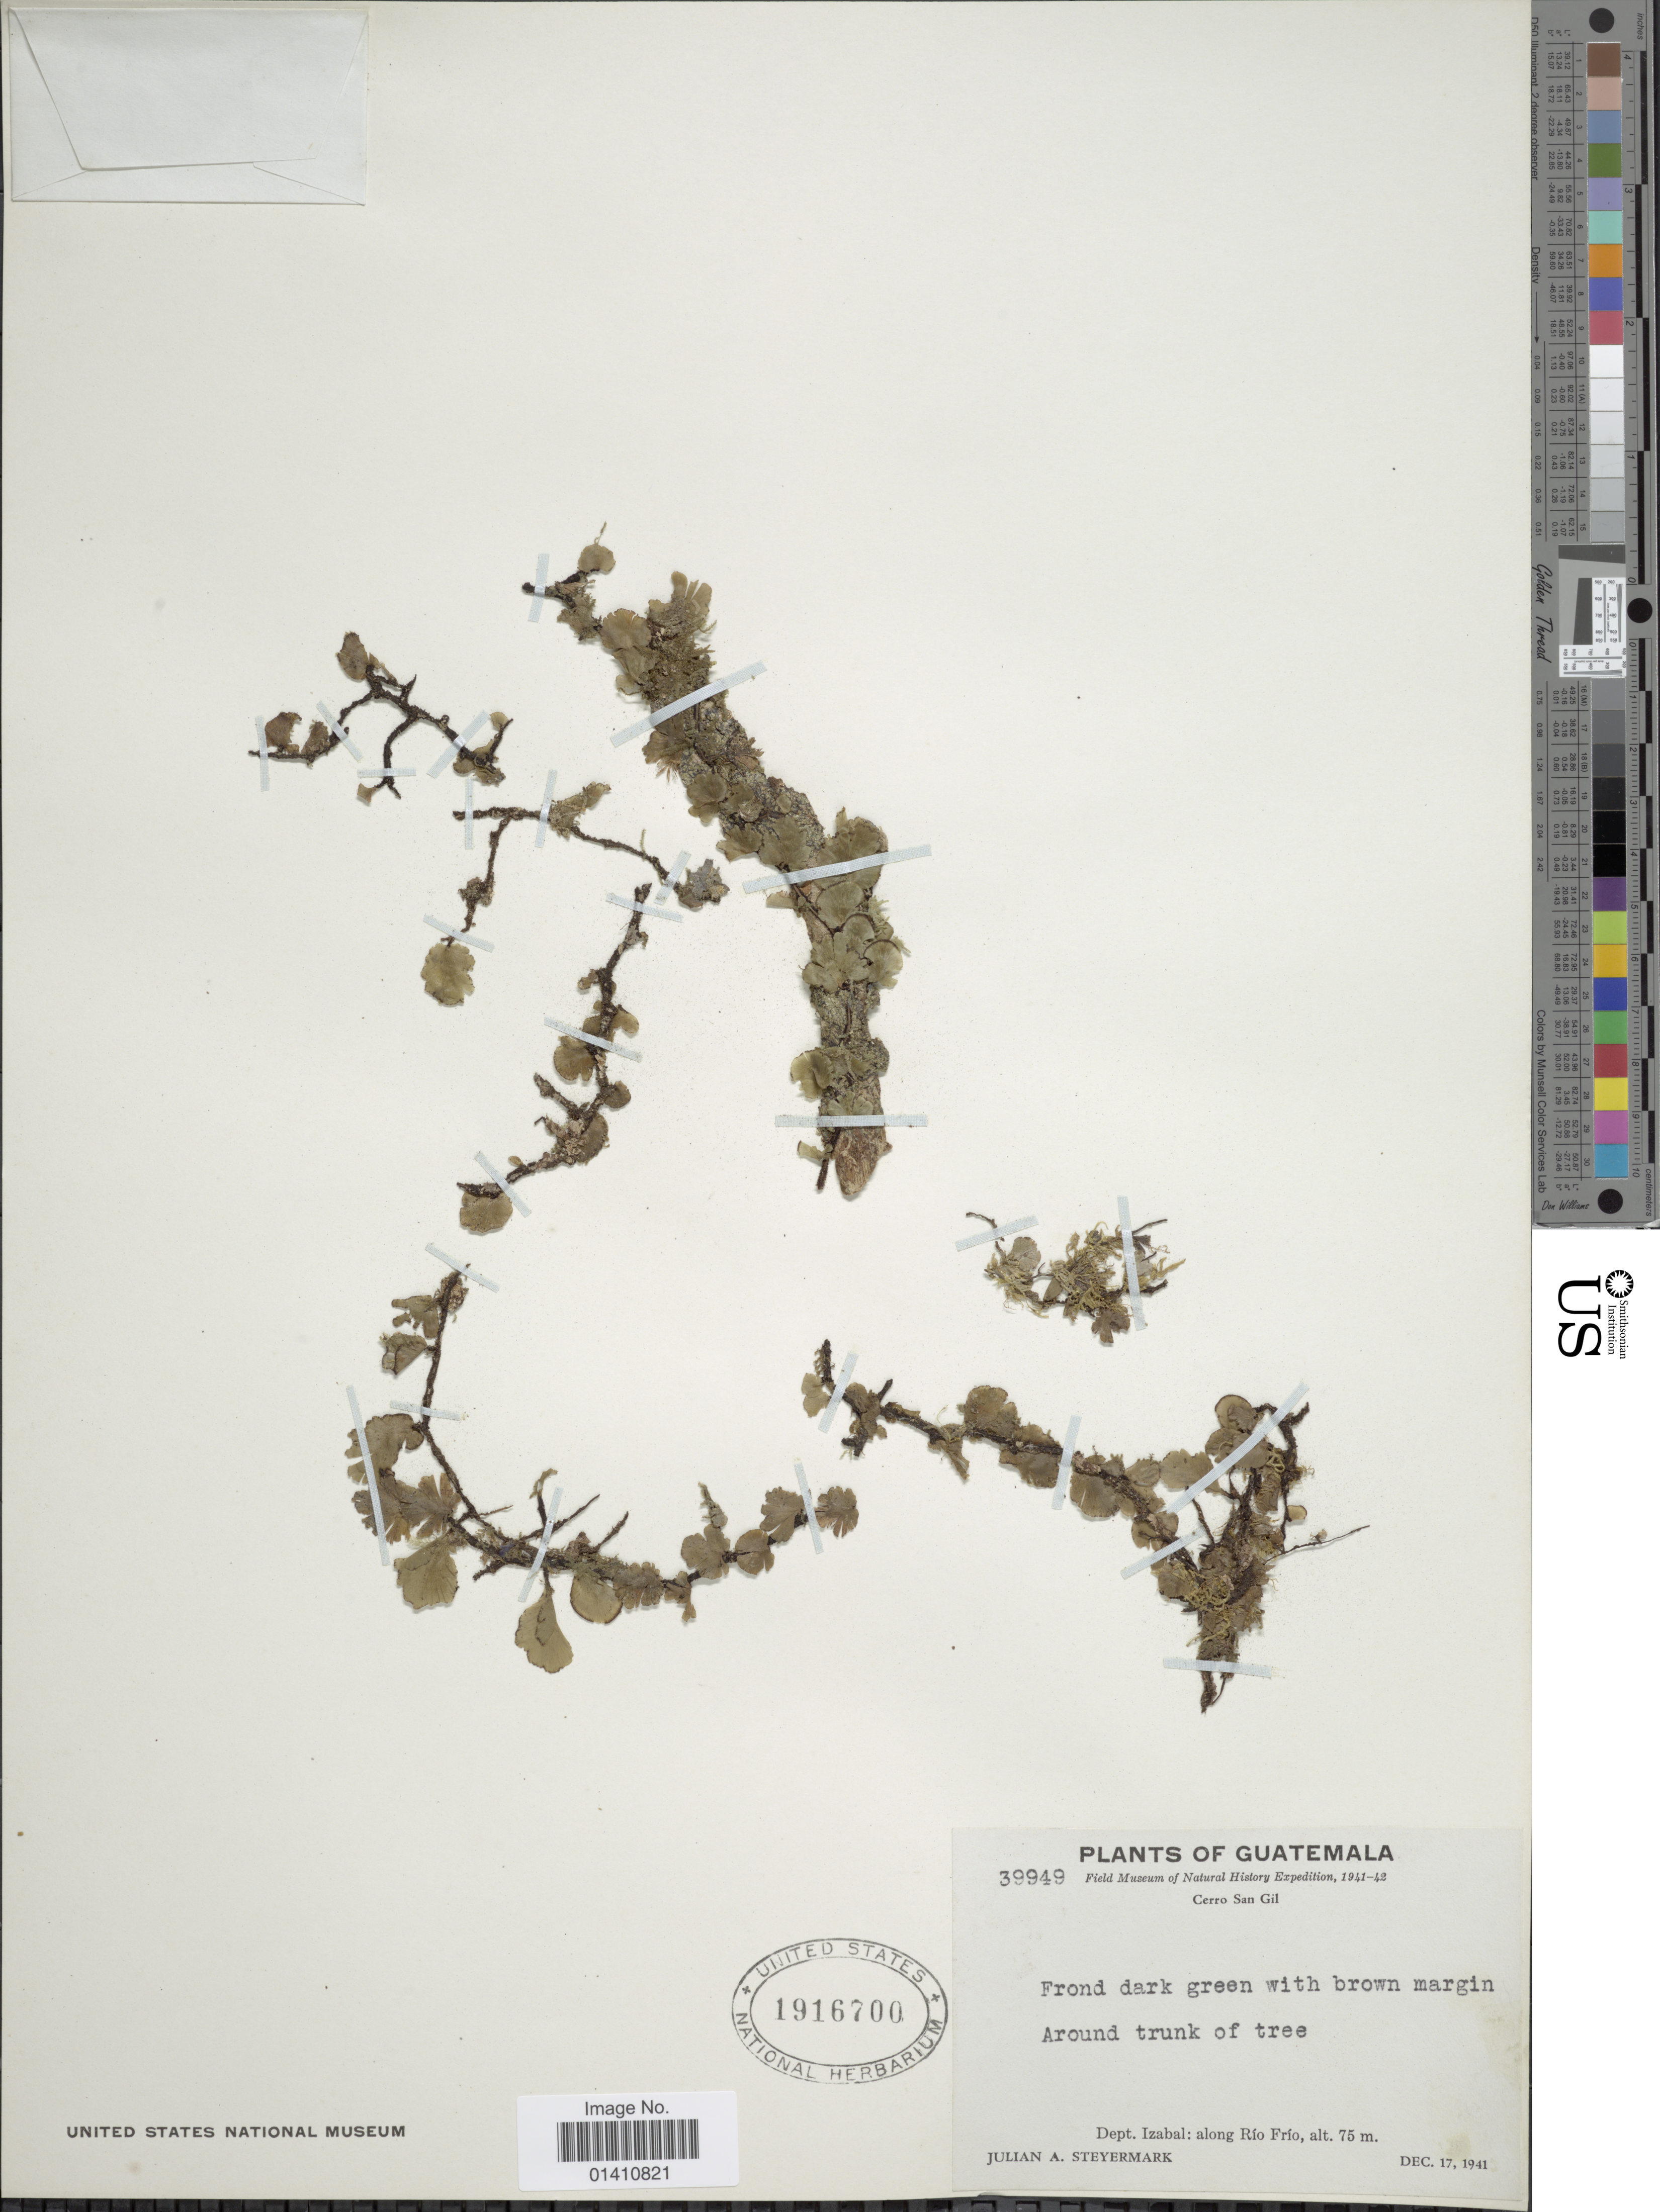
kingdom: Plantae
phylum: Tracheophyta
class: Polypodiopsida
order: Hymenophyllales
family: Hymenophyllaceae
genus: Didymoglossum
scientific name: Didymoglossum sp.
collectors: J. Steyermark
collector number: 39949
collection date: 1941-12-17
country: Guatemala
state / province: Izabal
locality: Cerro San Gil, Along Rio Frio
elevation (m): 75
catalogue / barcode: US 1916700